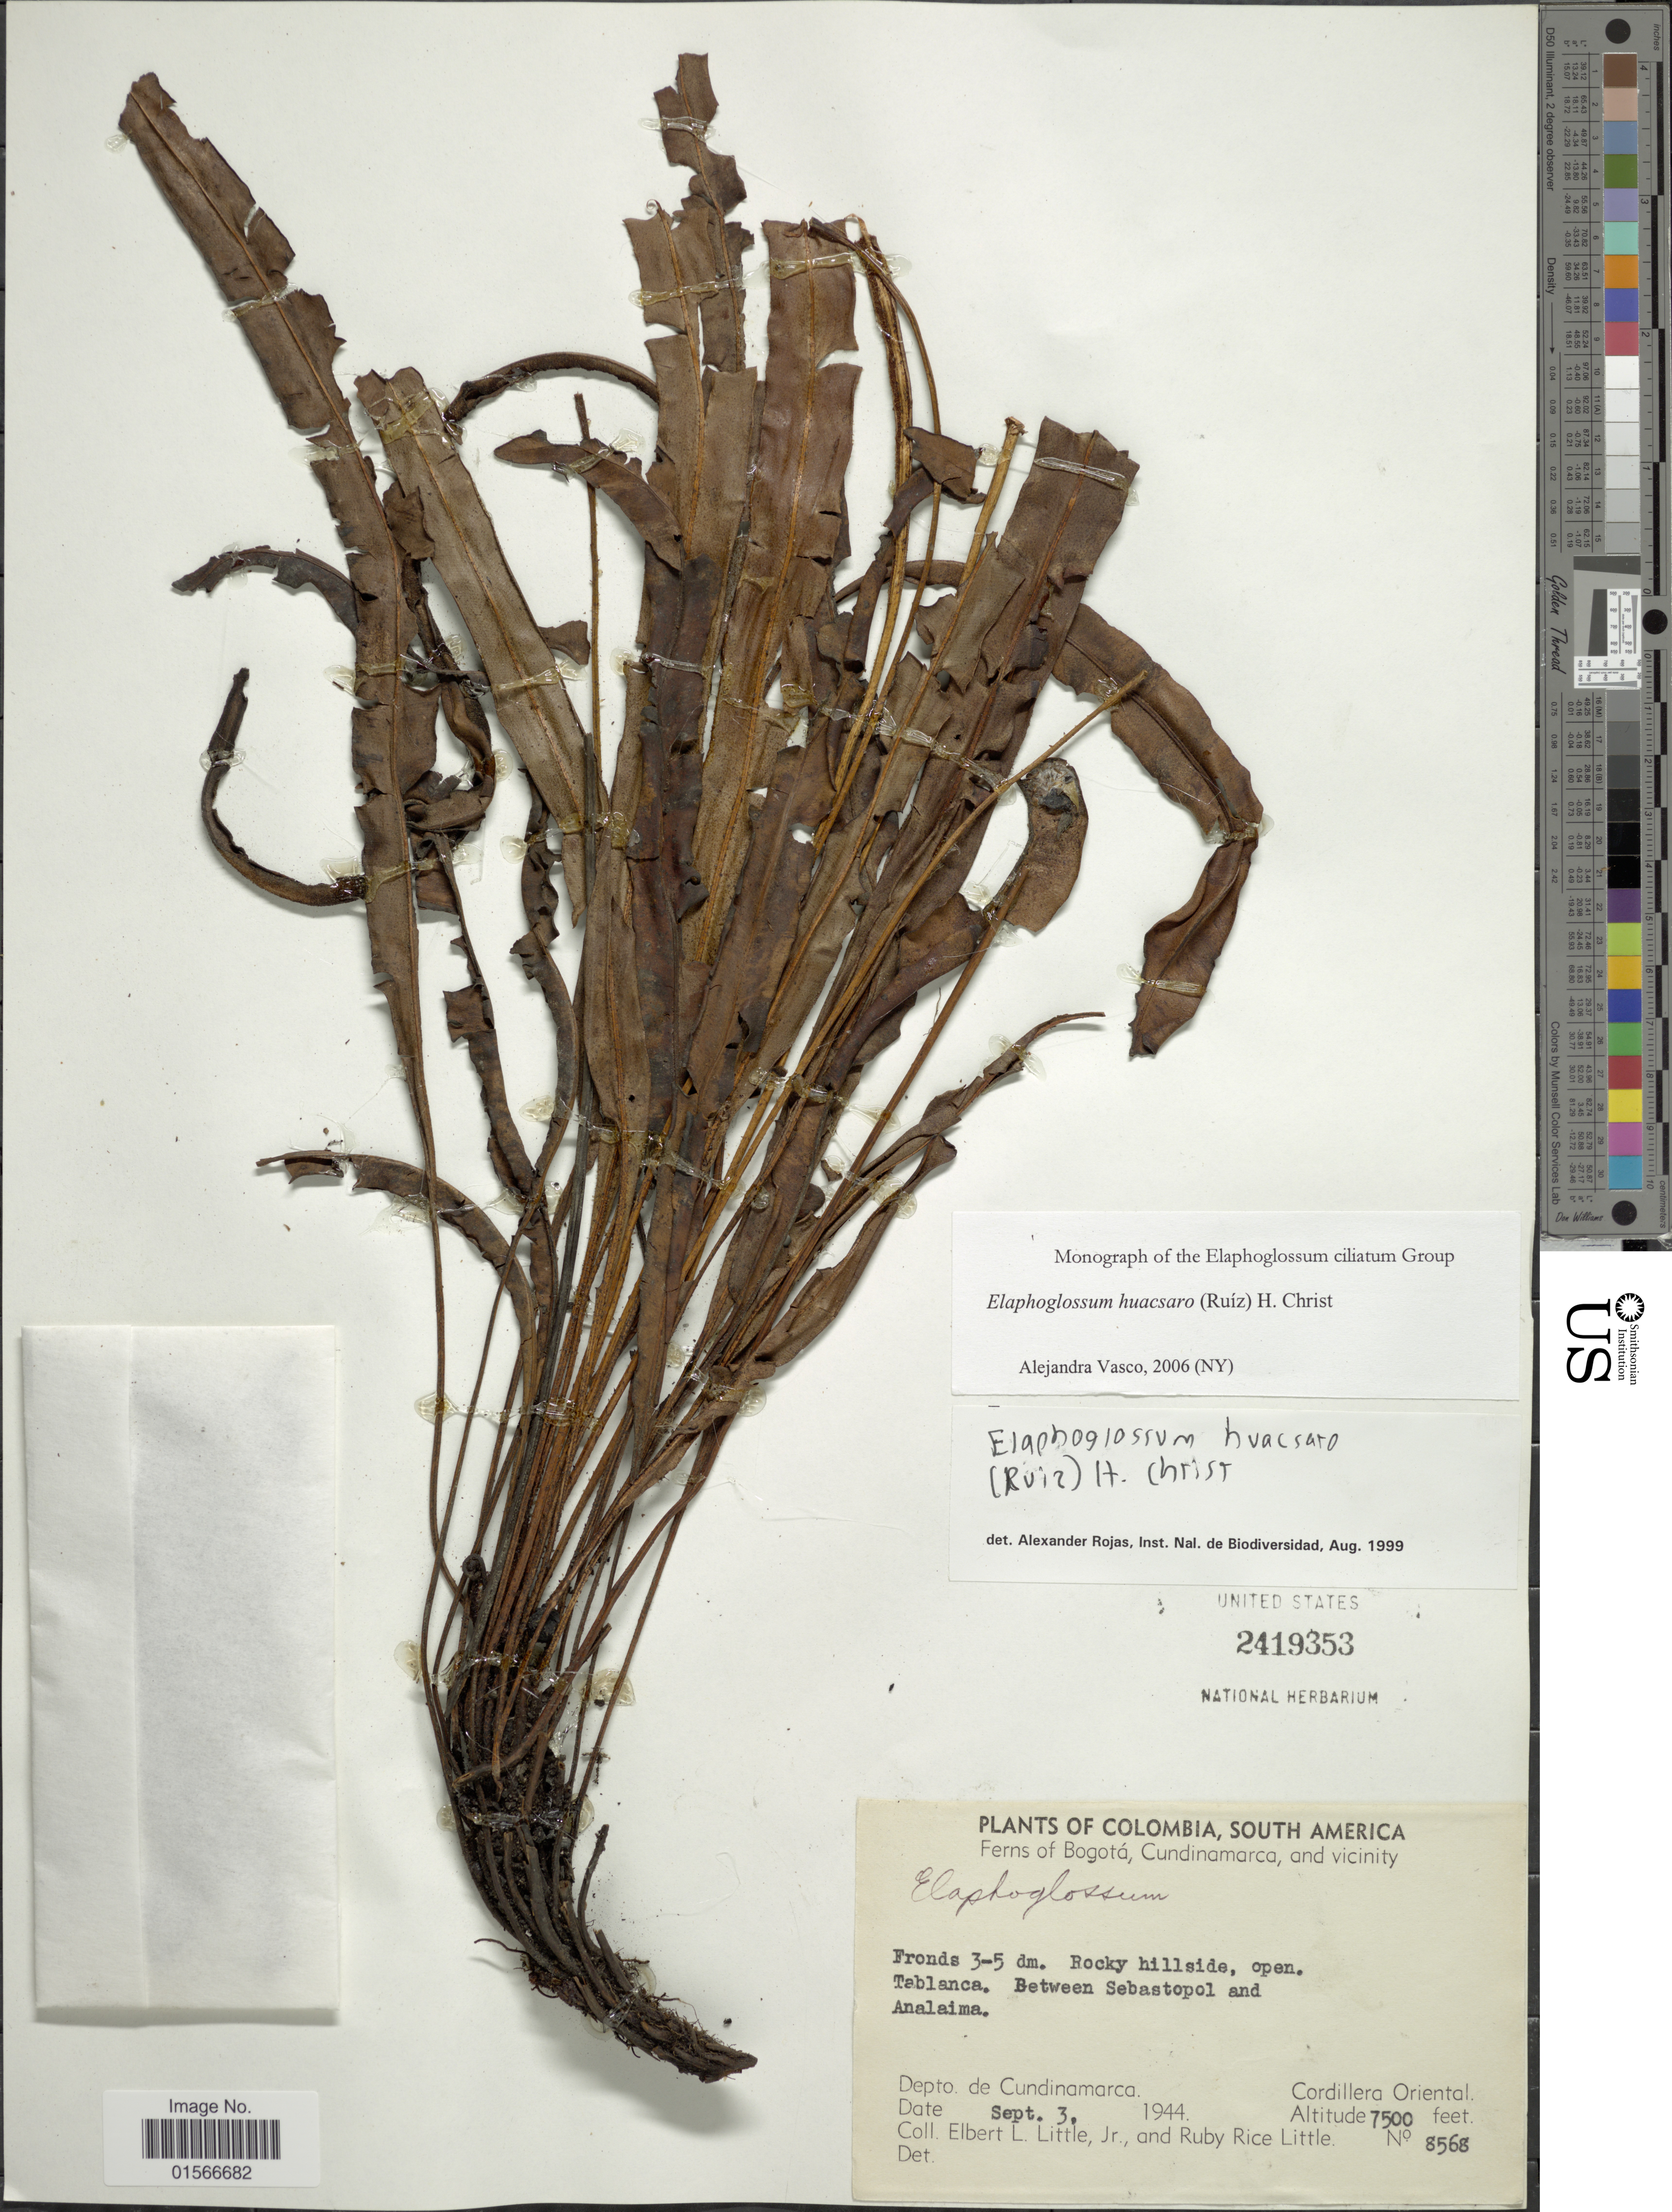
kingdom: Plantae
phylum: Tracheophyta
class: Polypodiopsida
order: Polypodiales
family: Dryopteridaceae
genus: Elaphoglossum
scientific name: Elaphoglossum huacsaro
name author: (Ruiz) Christ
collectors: E. L. Little & R. R. Little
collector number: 8568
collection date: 1944-09-03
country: Colombia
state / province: Cundinamarca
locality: Ferns of Bogotá, and vicinity, Between Sebastopol and Analaima, Depto de Cundinamarca, Cordillera Oriental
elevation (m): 2286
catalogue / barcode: US 2419353